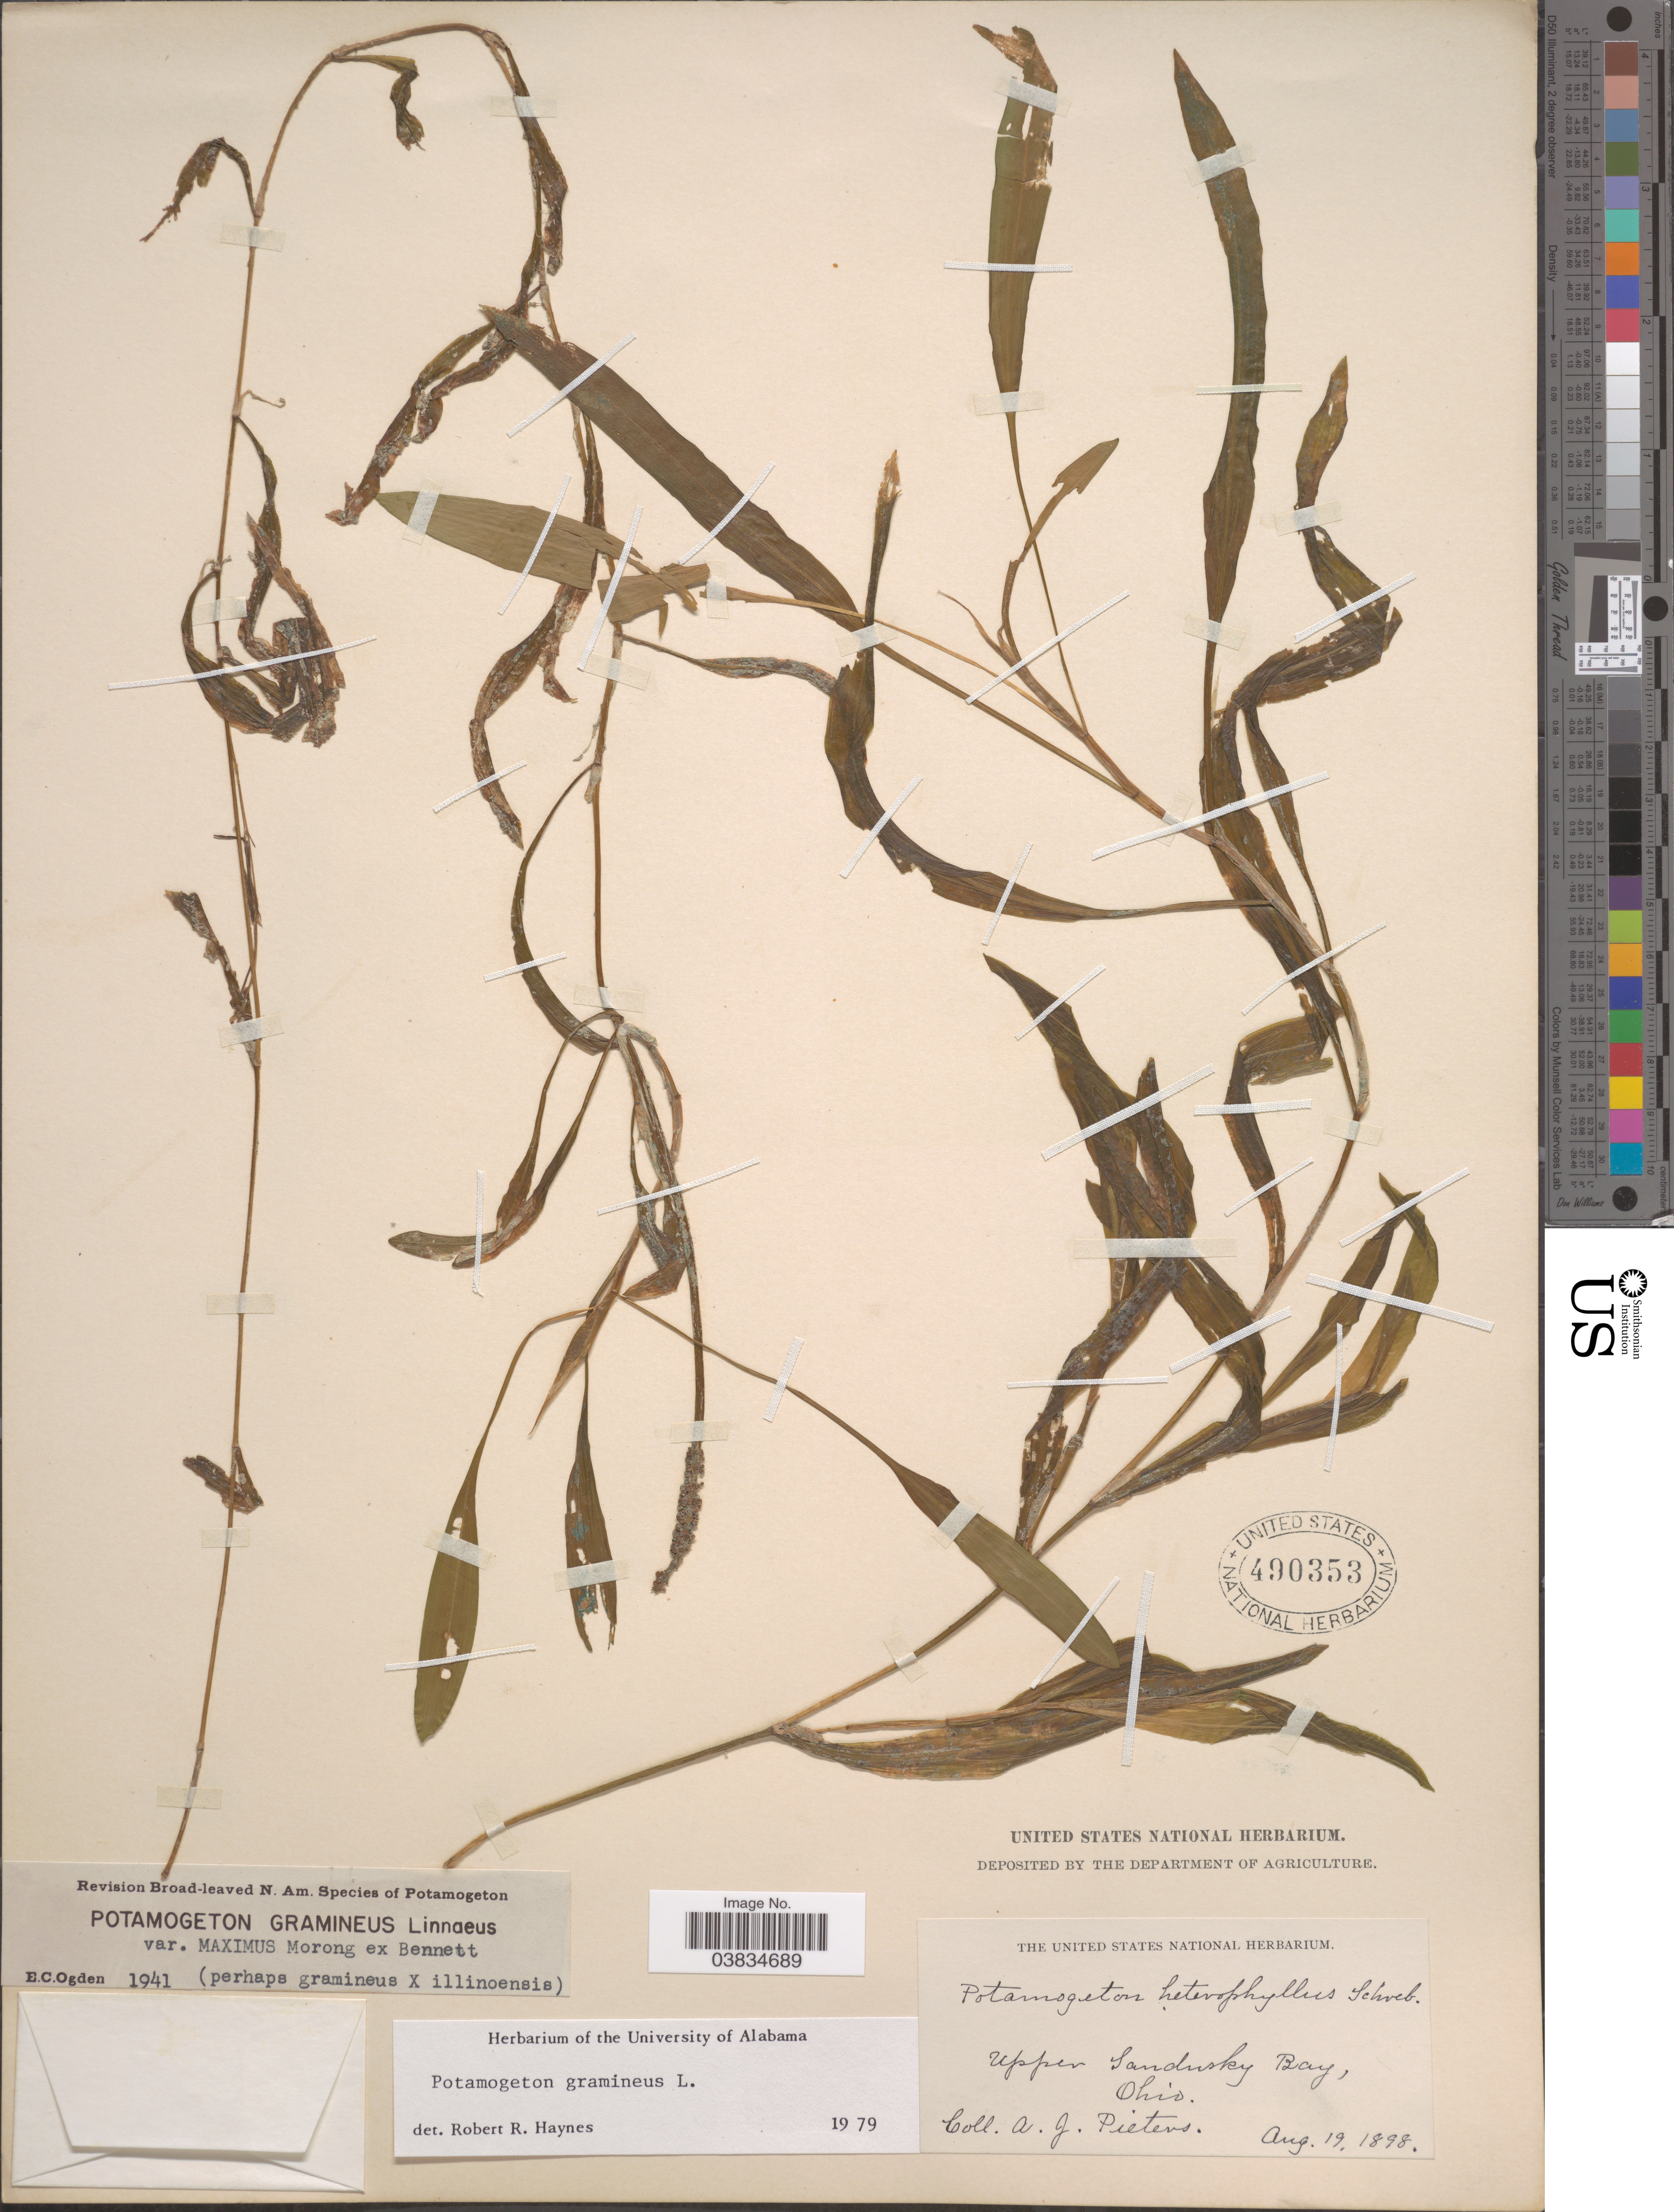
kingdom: Plantae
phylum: Tracheophyta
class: Liliopsida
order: Alismatales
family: Potamogetonaceae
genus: Potamogeton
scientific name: Potamogeton gramineus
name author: L.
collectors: A. Pieters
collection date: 1898-08-19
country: United States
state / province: Ohio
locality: Upper Sandusky Bay.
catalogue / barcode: US 490353